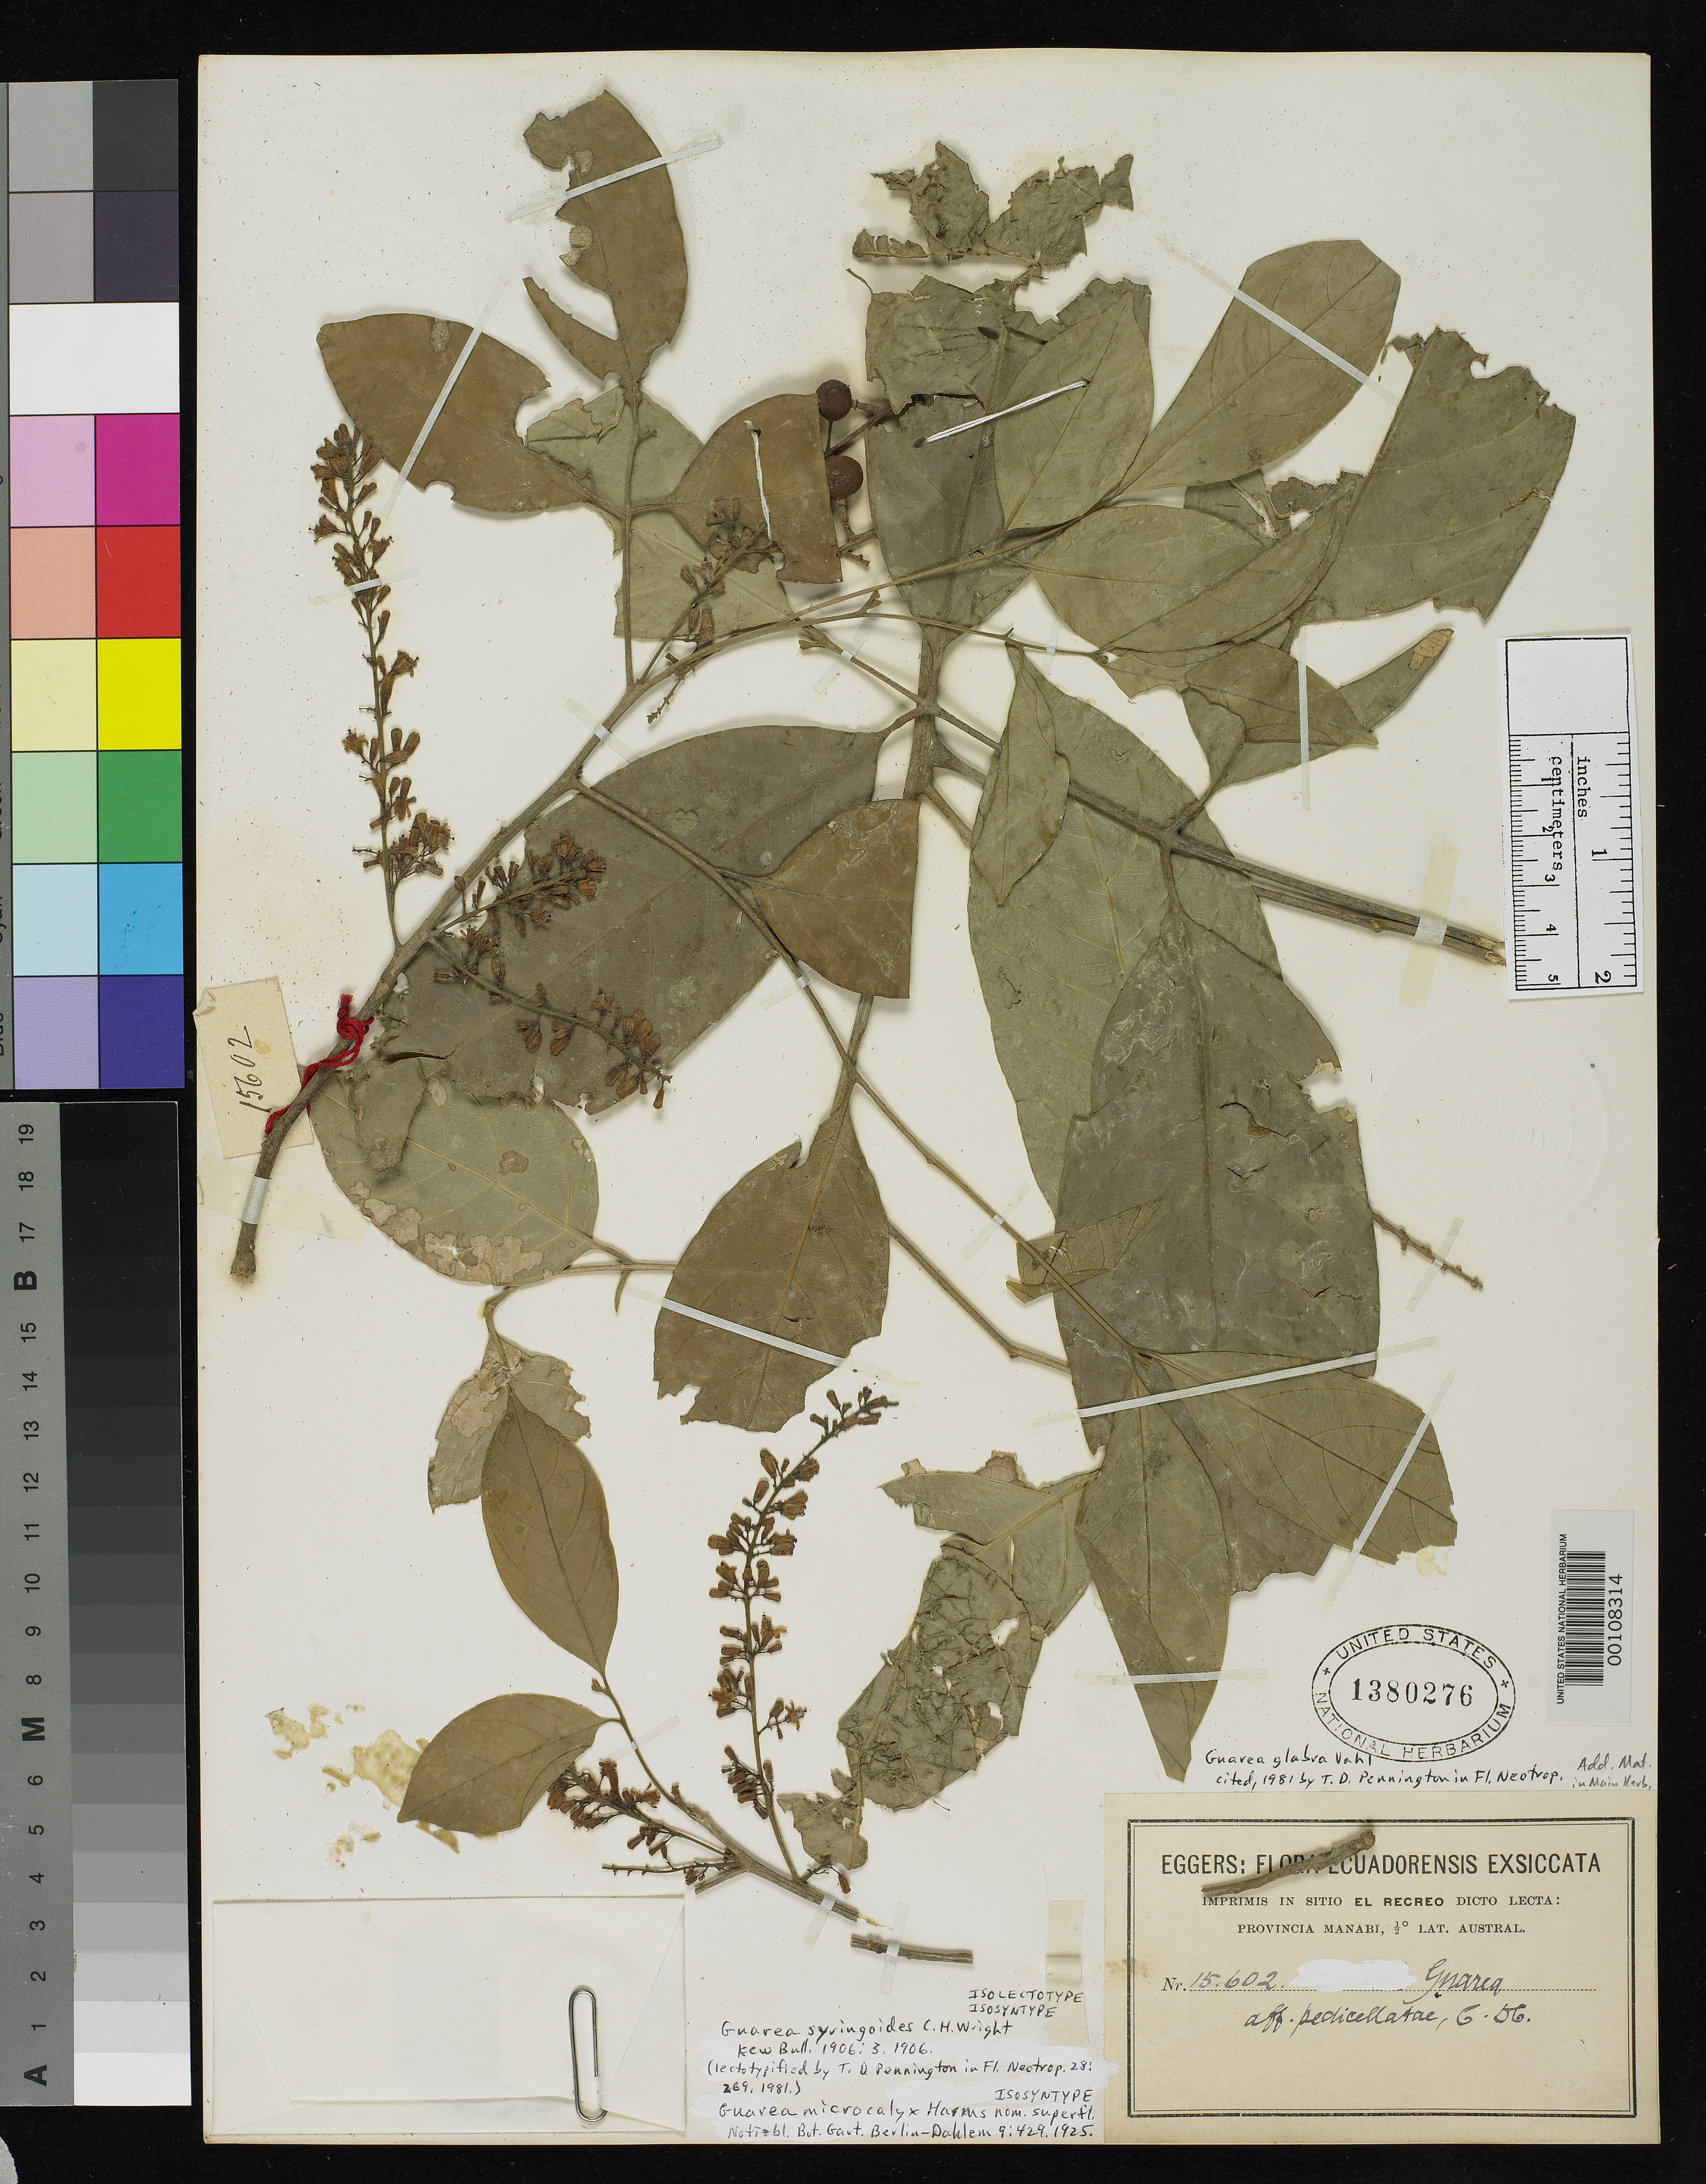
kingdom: Plantae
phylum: Tracheophyta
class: Magnoliopsida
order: Sapindales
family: Meliaceae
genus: Guarea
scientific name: Guarea syringoides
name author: C.H. Wright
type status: Isolectotype; Isosyntype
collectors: H. F. A. von Eggers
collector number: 15602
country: Ecuador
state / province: Manabí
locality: El Recreo.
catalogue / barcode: US 1380276